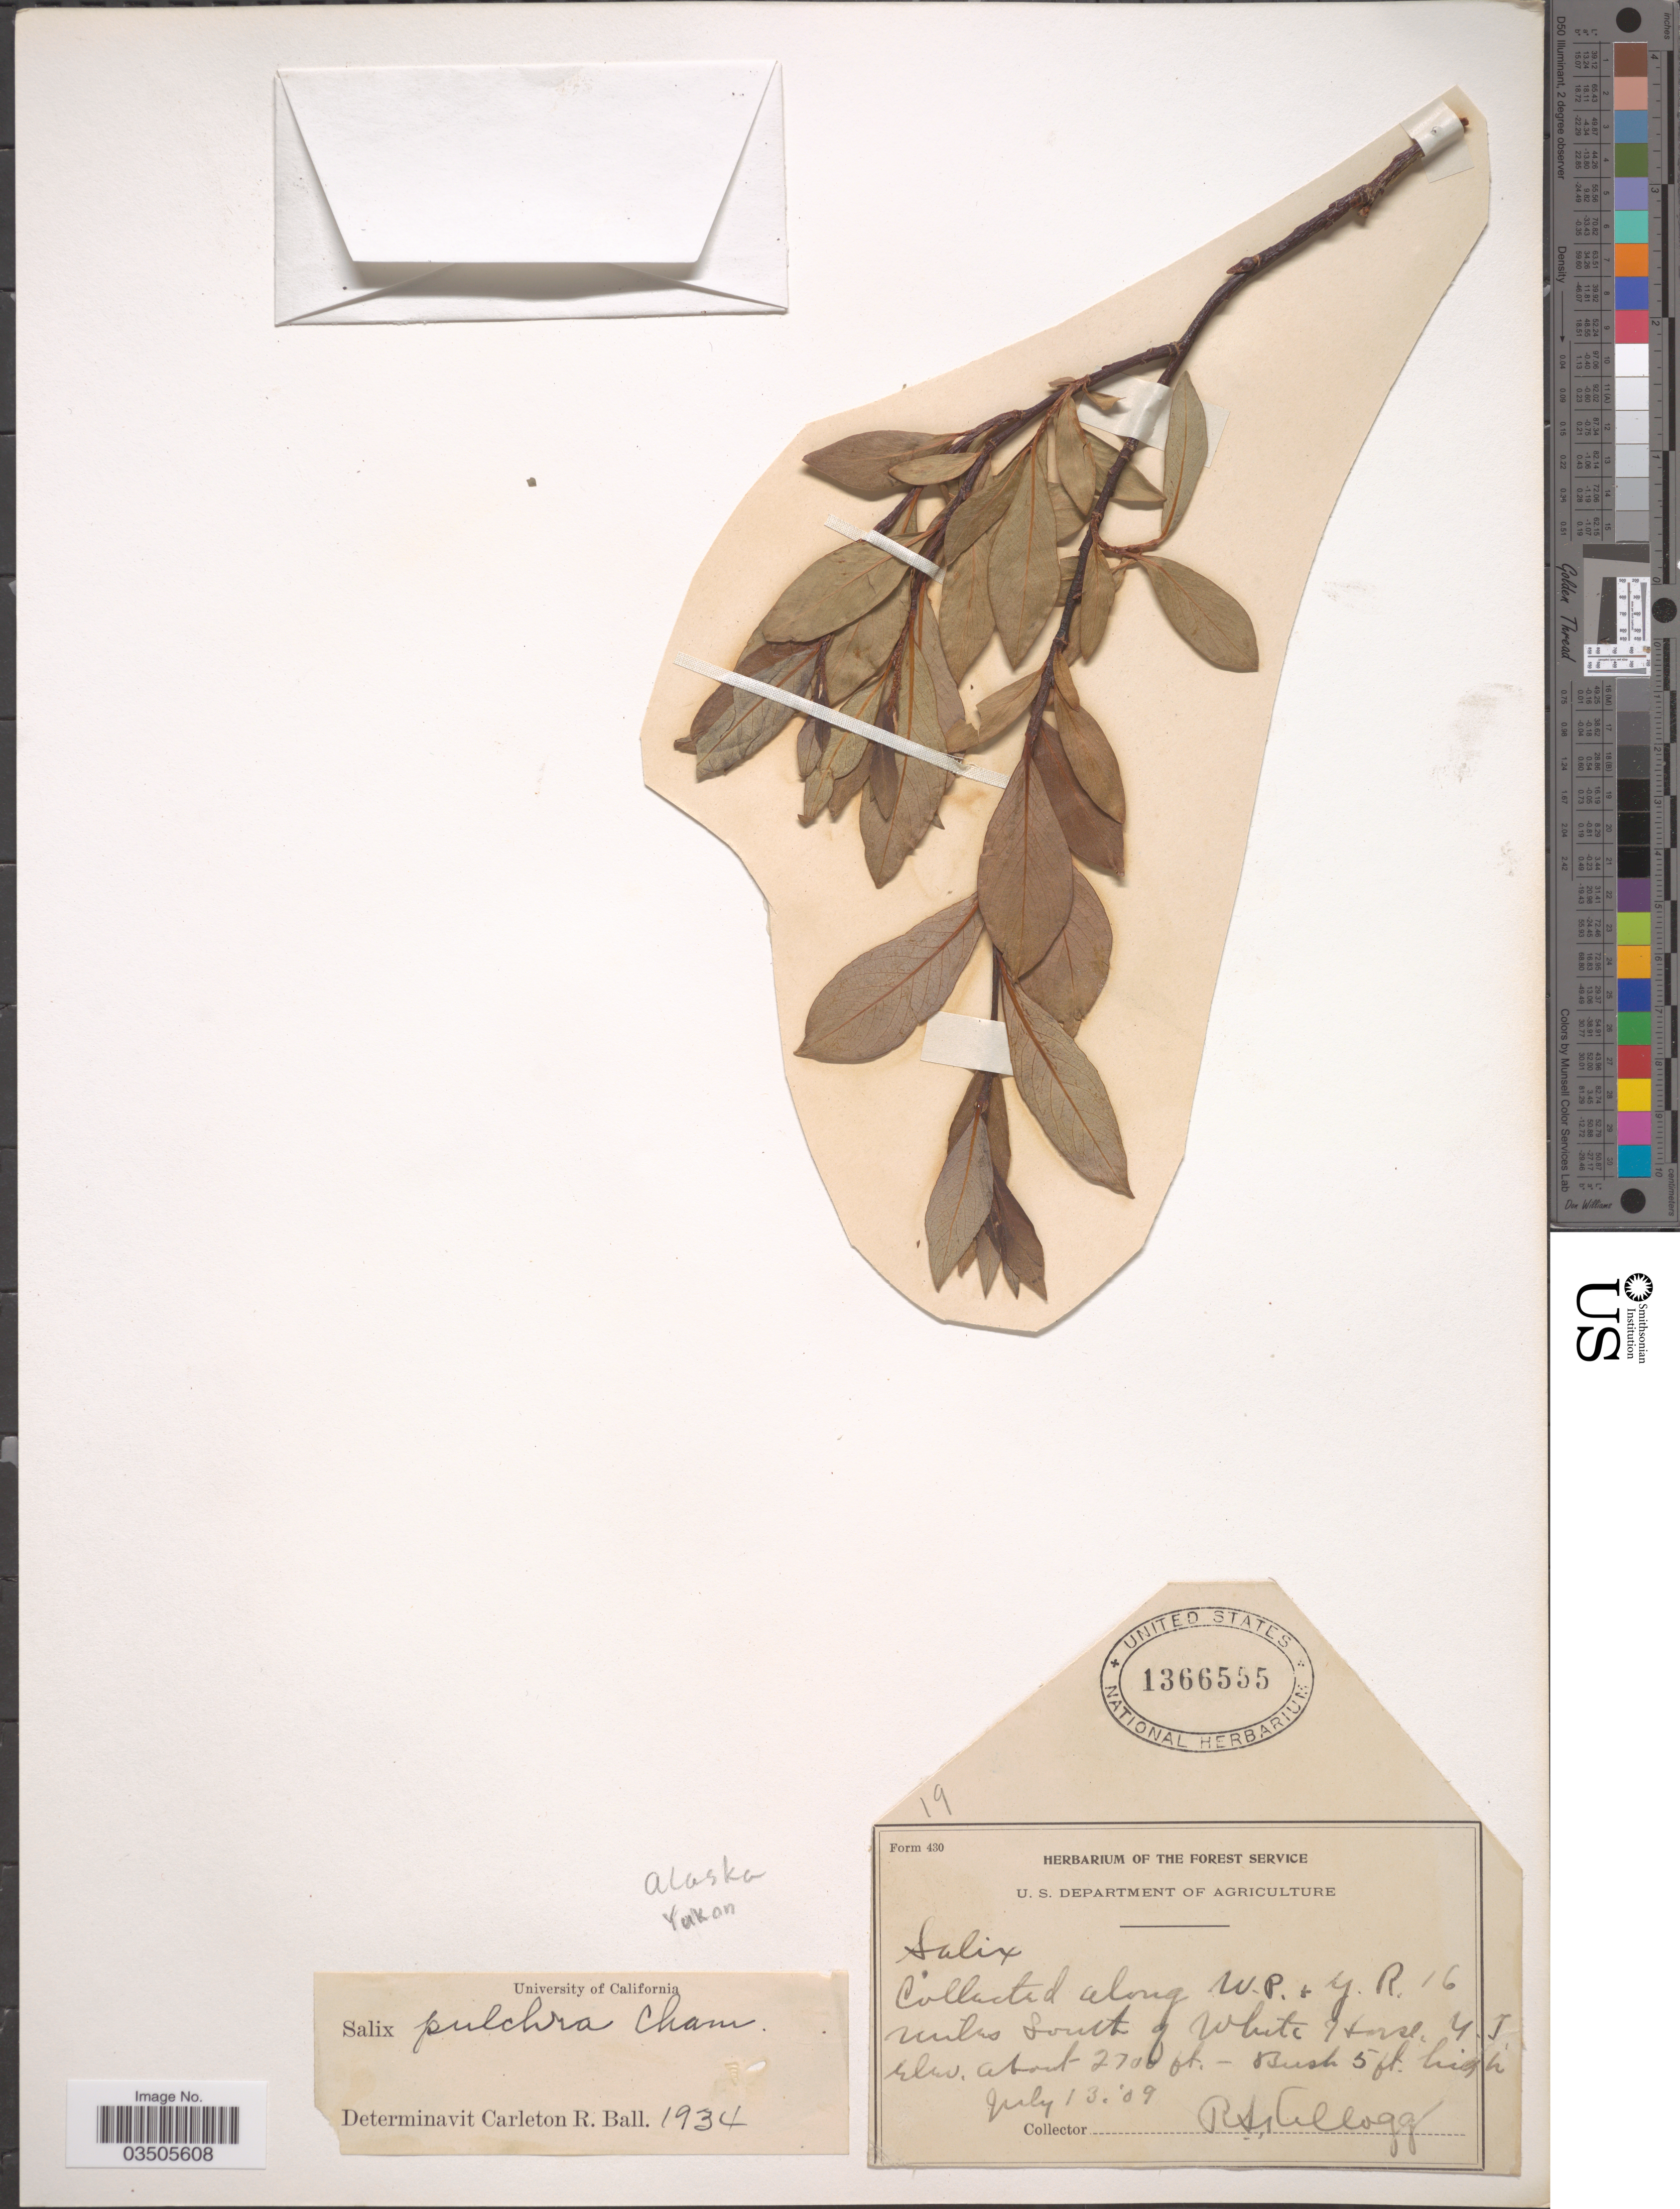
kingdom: Plantae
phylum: Tracheophyta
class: Magnoliopsida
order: Malpighiales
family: Salicaceae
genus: Salix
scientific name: Salix pulchra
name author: Cham.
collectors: R. Kellogg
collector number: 19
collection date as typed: Transcribed d/m/y: 13/7/9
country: Canada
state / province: Yukon Territory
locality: Along W. P. & Y. R. 16 miles south of White Horse, Y. T.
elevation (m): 823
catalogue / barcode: US 1366555